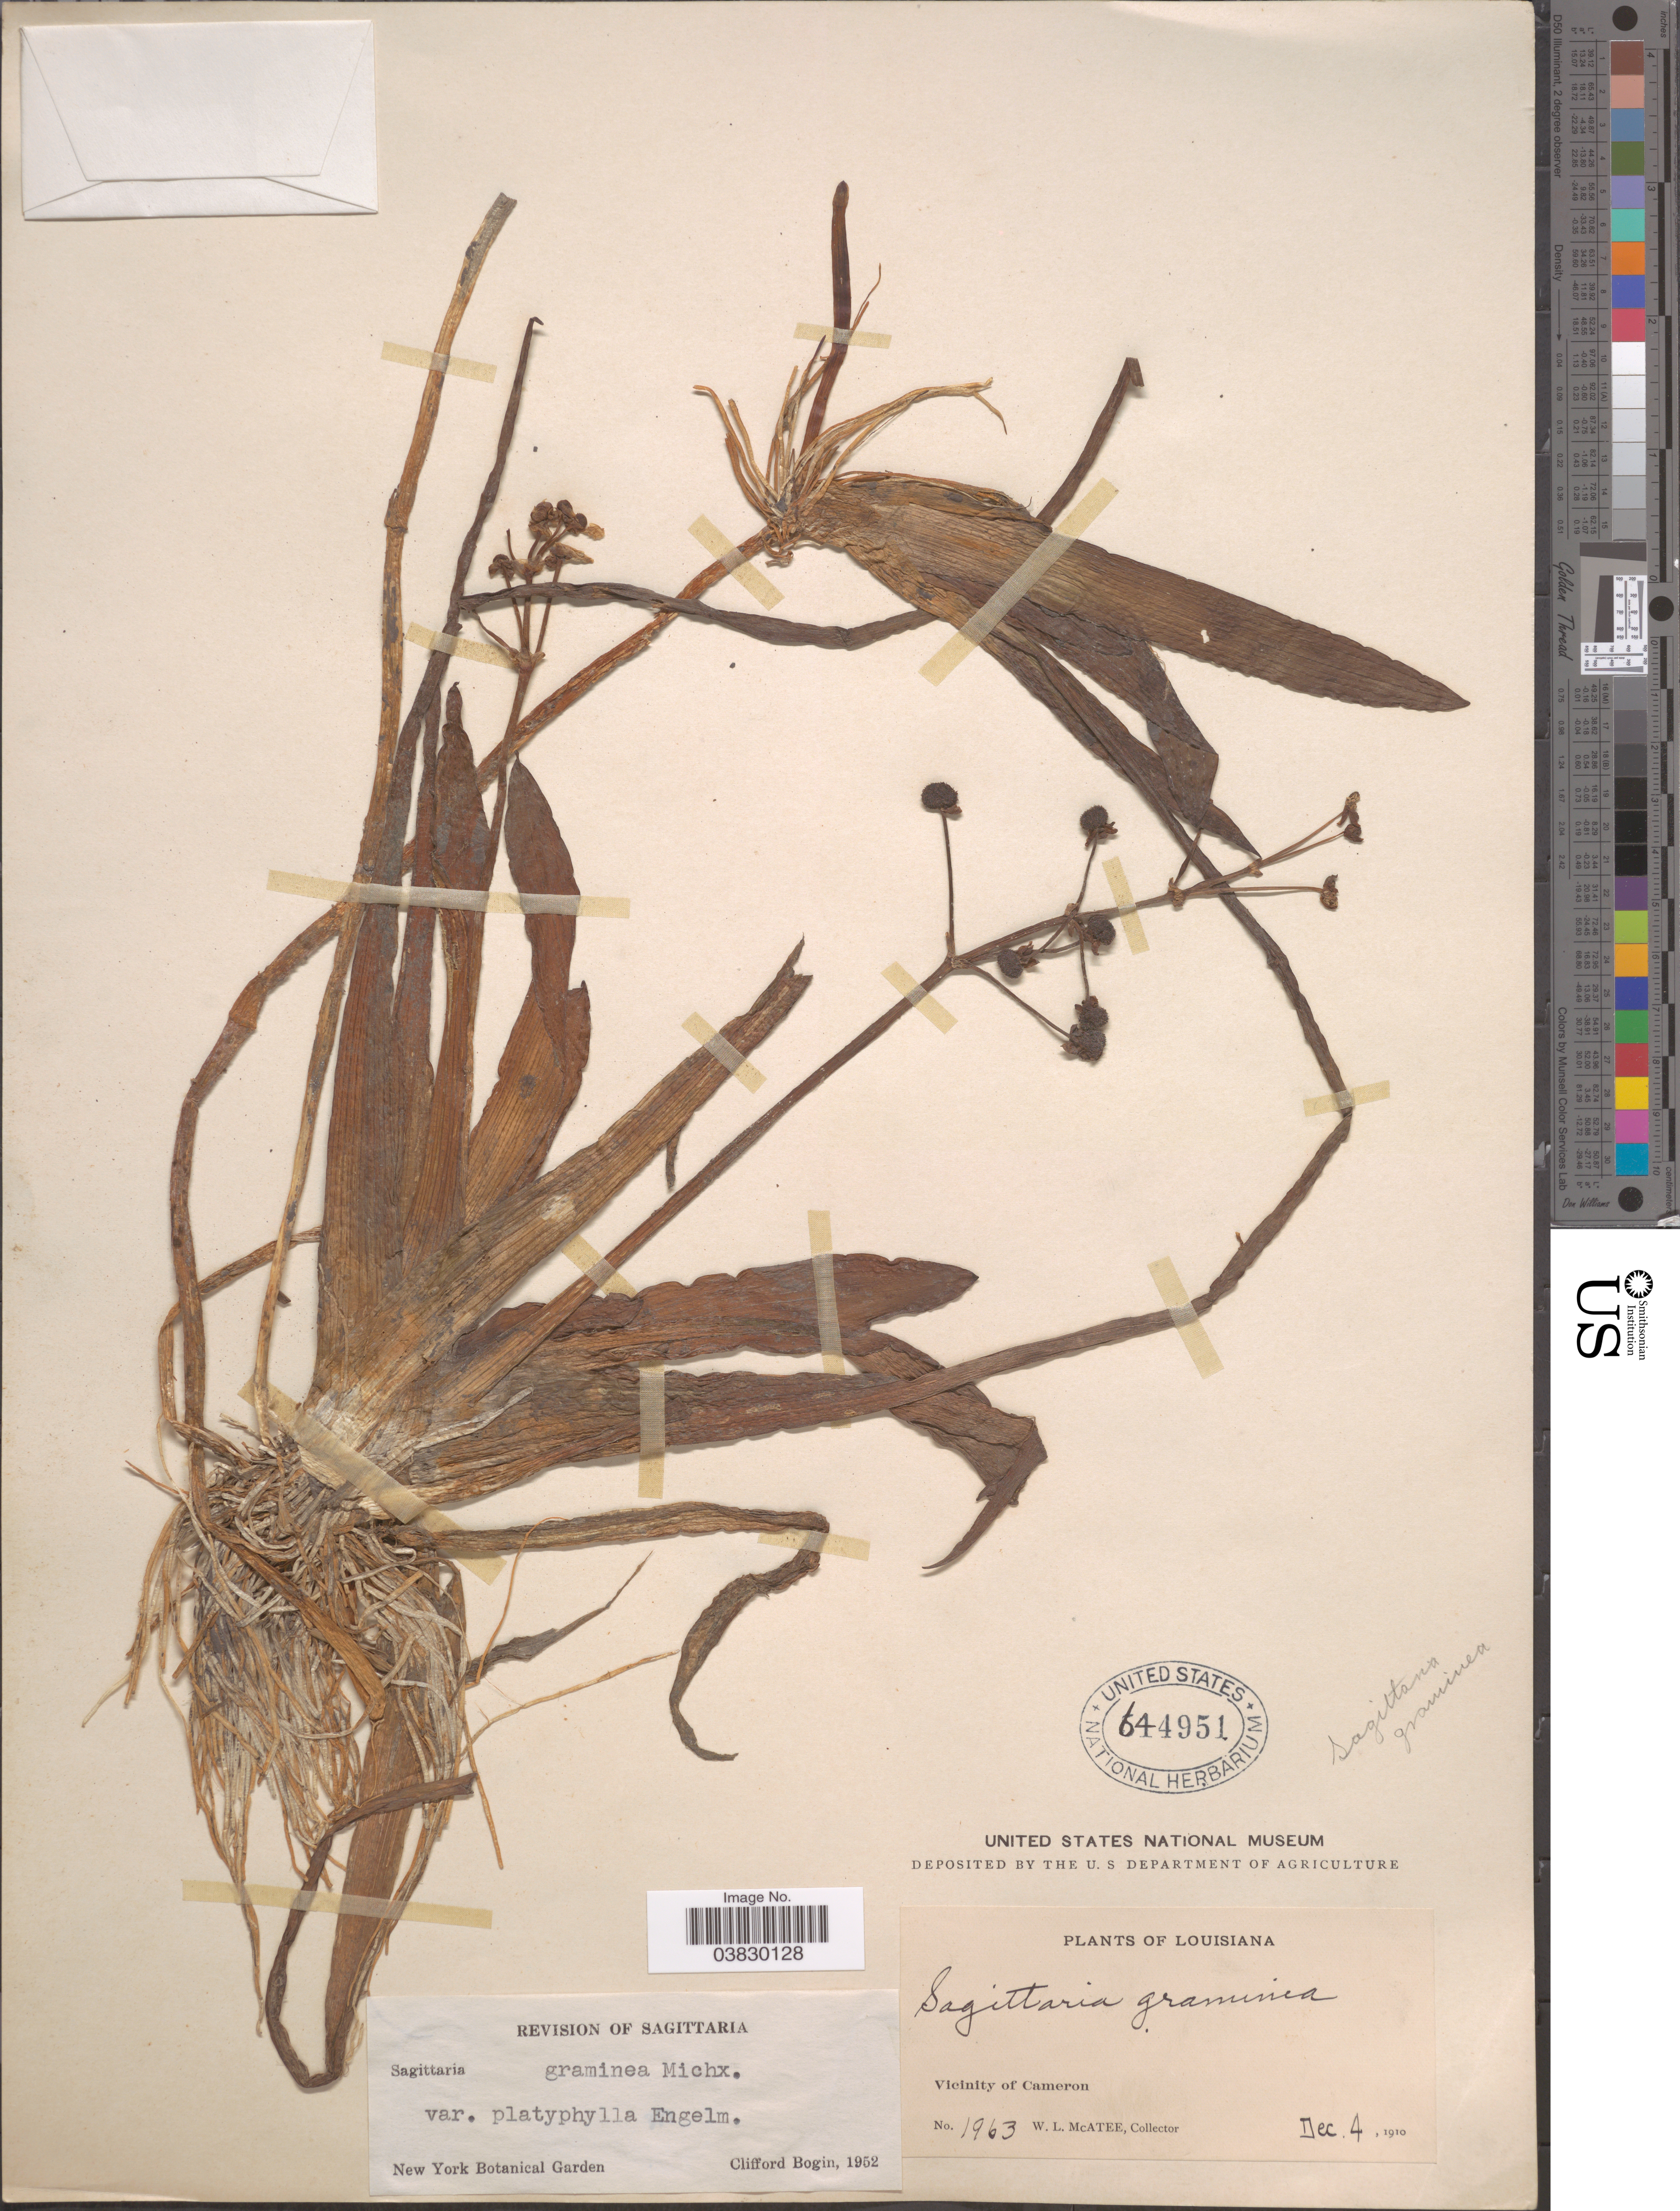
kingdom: Plantae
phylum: Tracheophyta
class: Liliopsida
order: Alismatales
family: Alismataceae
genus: Sagittaria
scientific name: Sagittaria graminea var. platyphylla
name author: Engelm. in A. Gray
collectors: W. McAtee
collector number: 1963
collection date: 1910-12-04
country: United States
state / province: Louisiana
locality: Vicinity of Cameron.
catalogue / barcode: US 644951